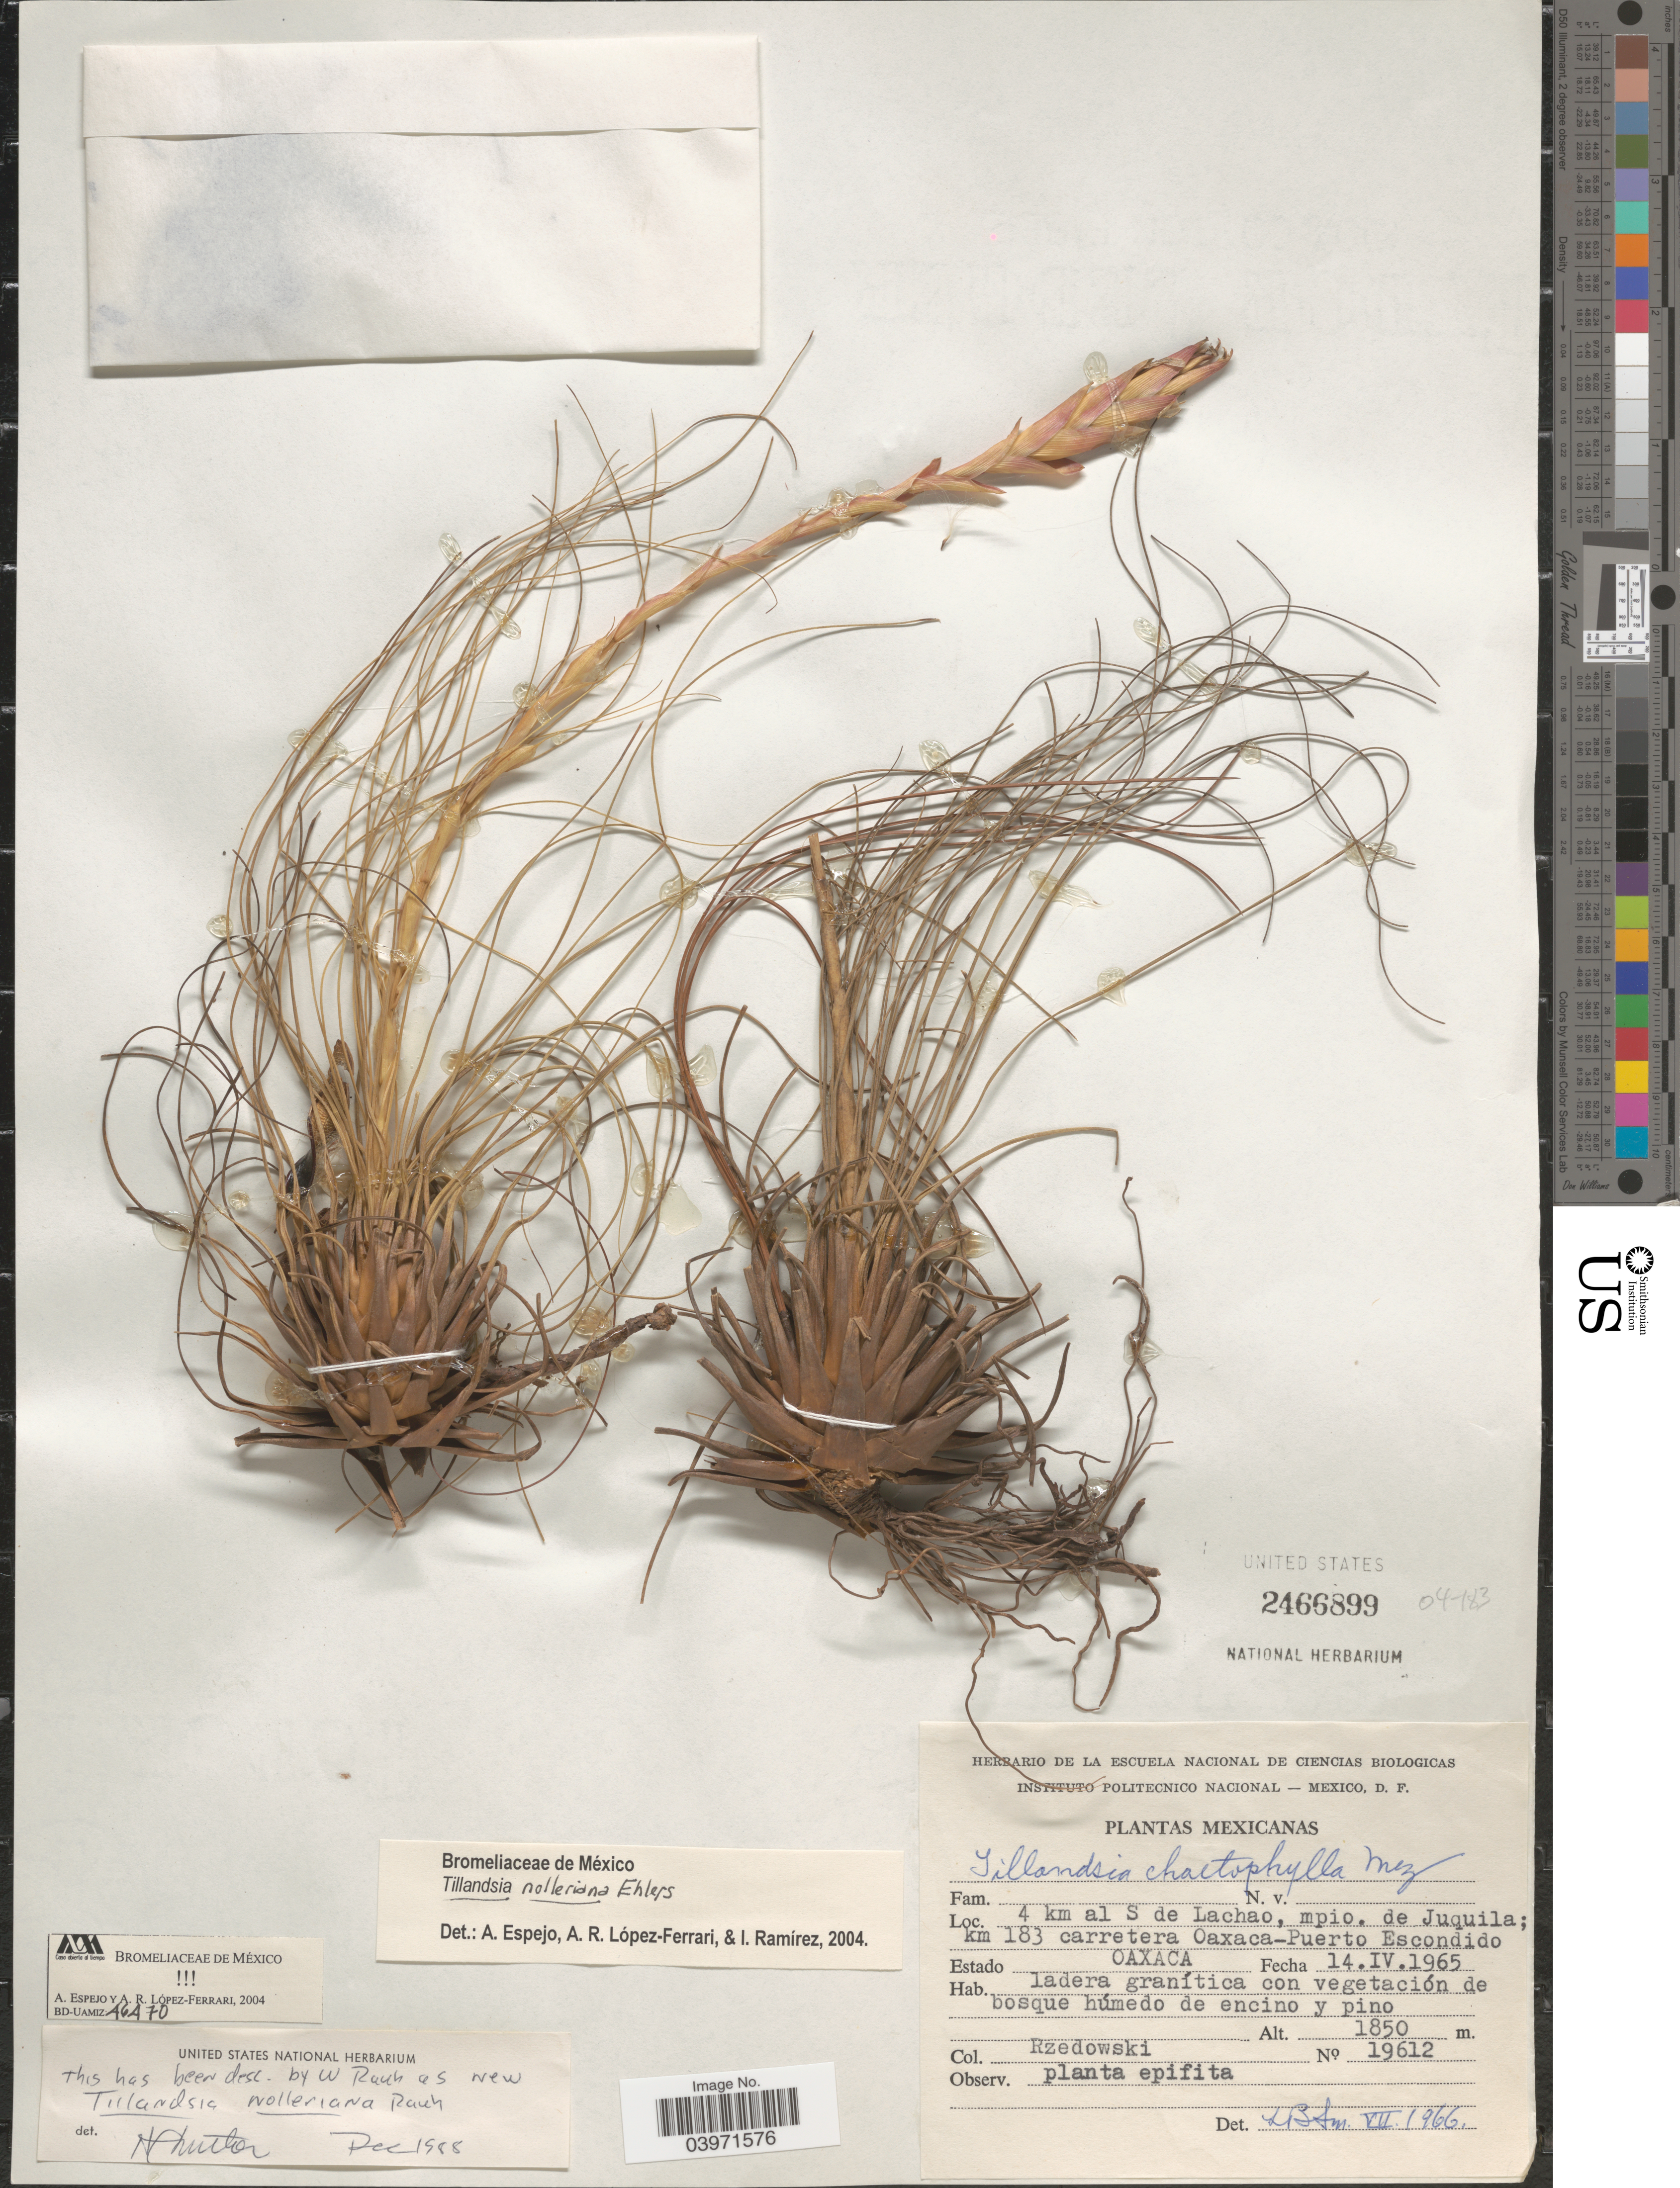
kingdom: Plantae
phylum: Tracheophyta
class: Liliopsida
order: Poales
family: Bromeliaceae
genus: Tillandsia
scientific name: Tillandsia nolleriana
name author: Ehlers ex Rauh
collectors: Rzedowski, --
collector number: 19612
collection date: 1965-04-14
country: Mexico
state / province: Oaxaca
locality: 4 km al S de Lachao, mpio. de Juquila; km 183 carretera Oaxaca-Puerto Escondido.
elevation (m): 1850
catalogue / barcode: US 2466899